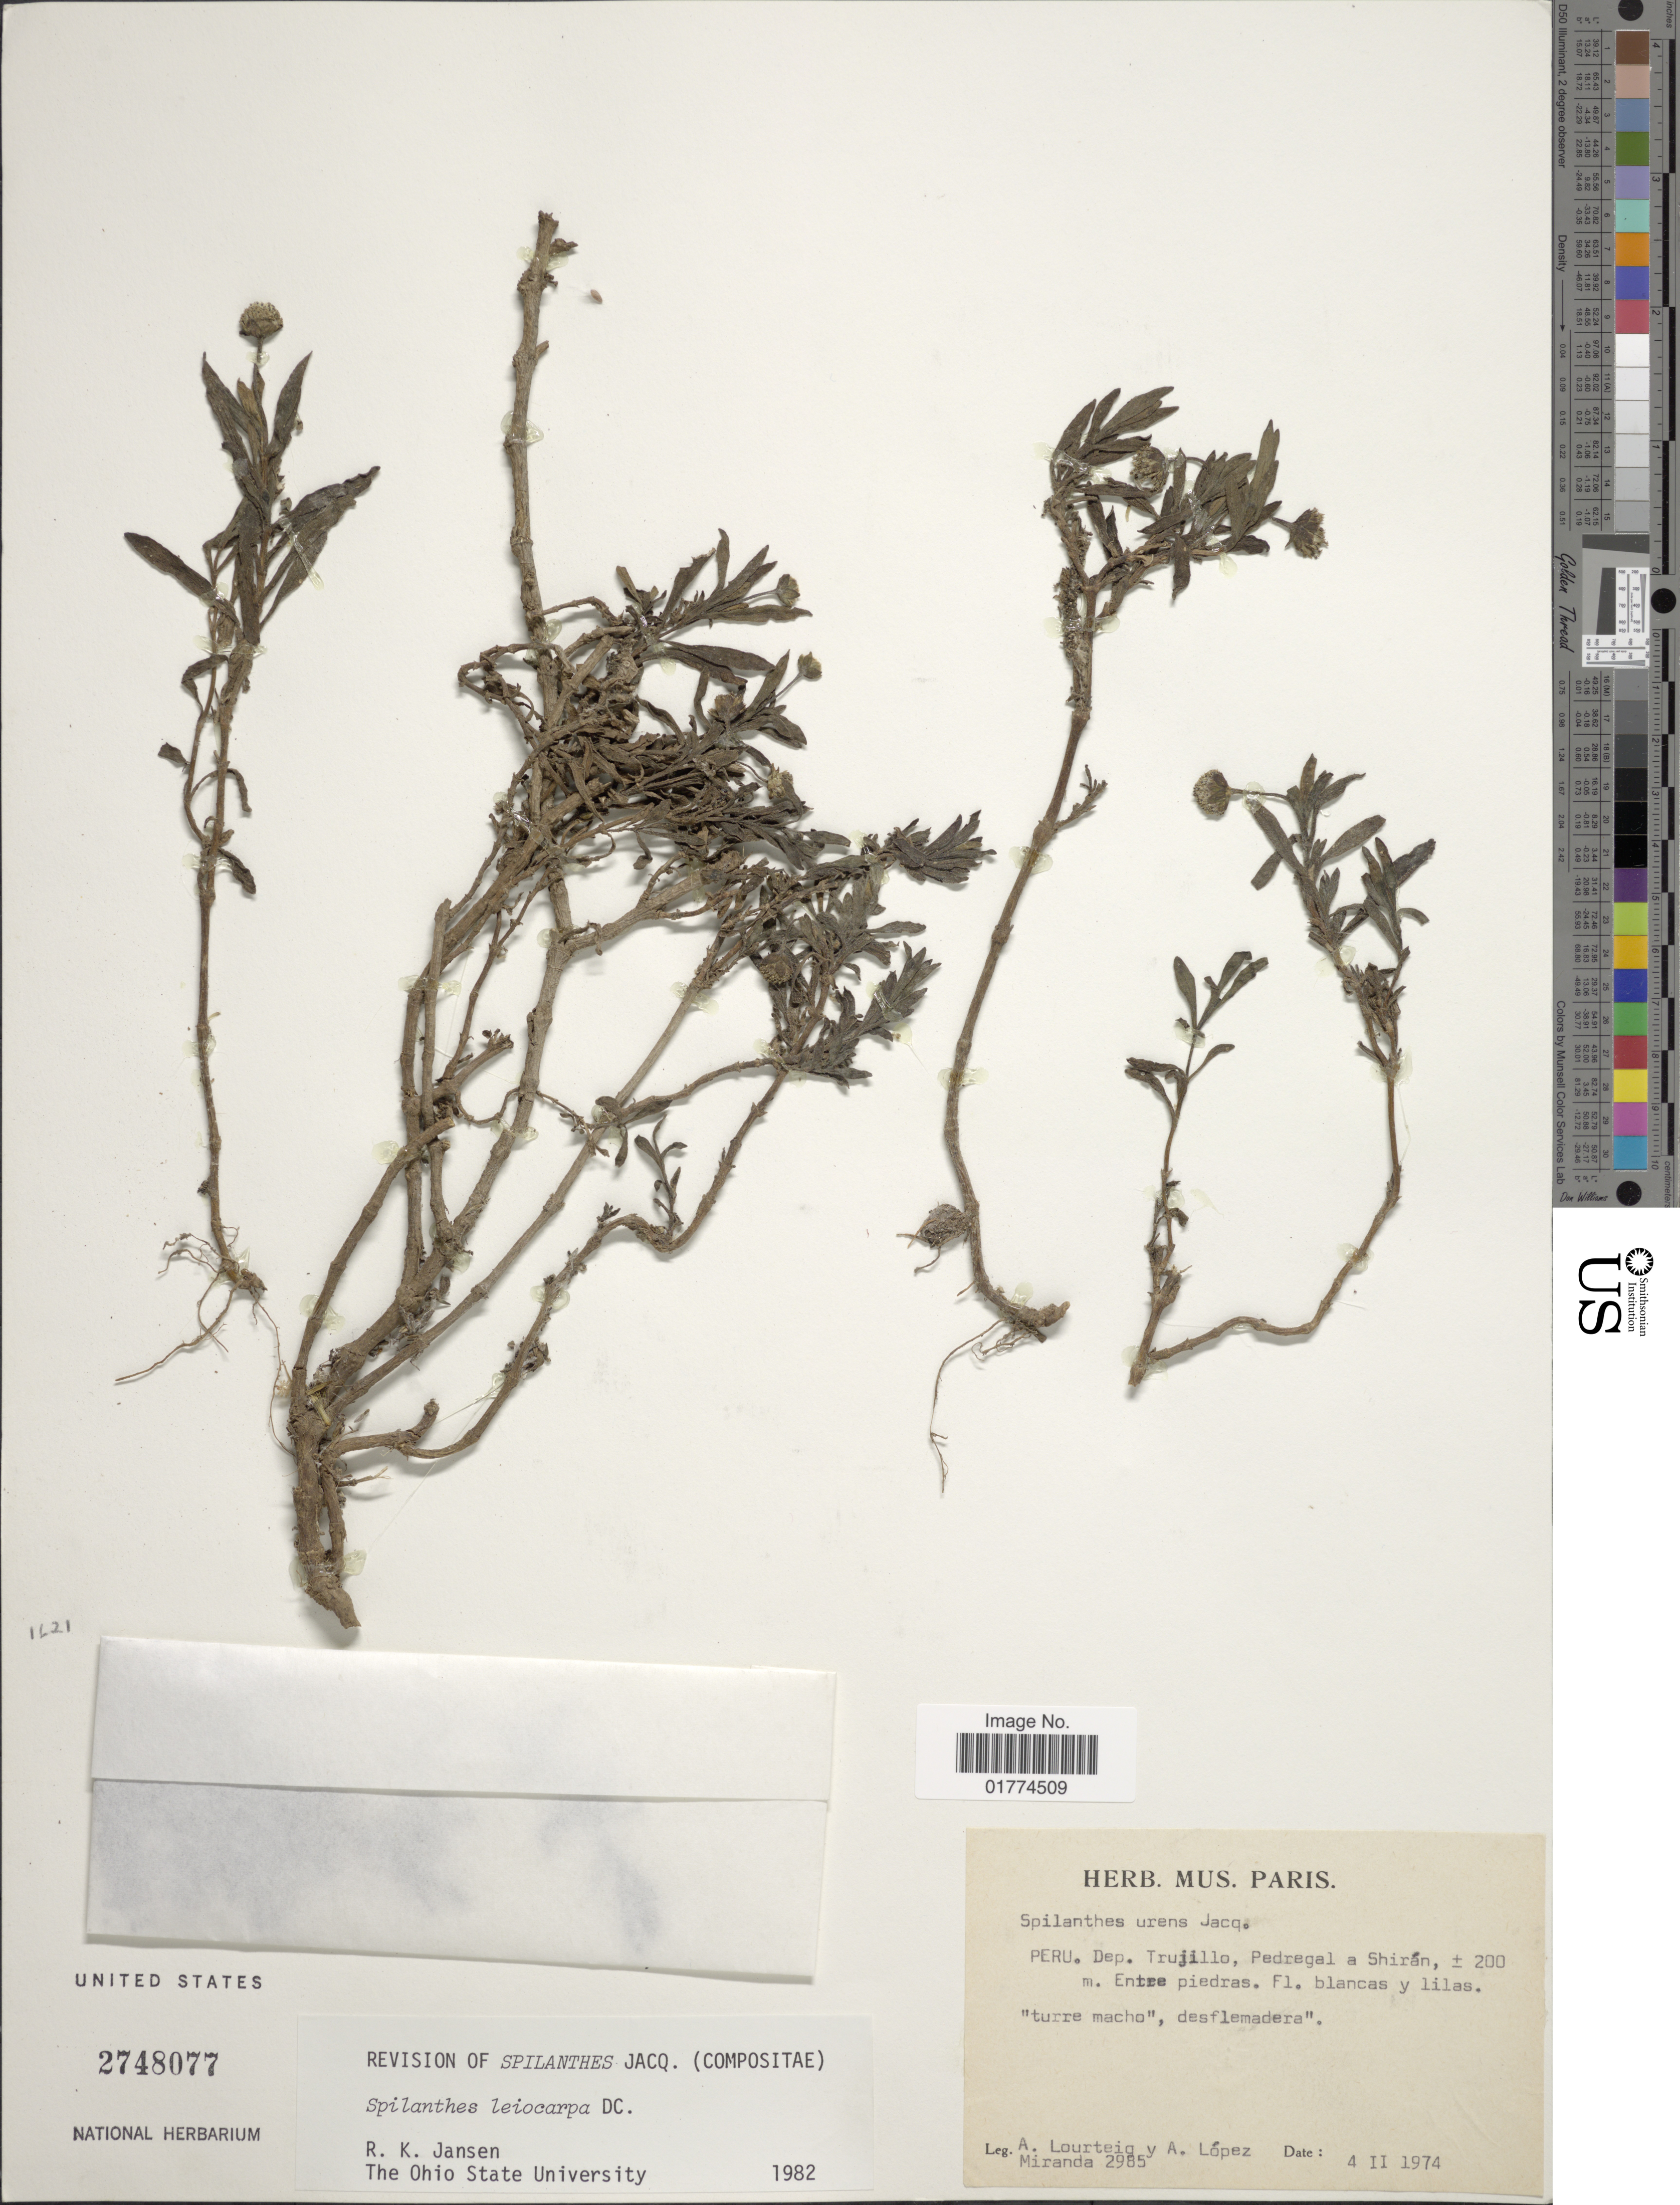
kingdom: Plantae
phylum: Tracheophyta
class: Magnoliopsida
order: Asterales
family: Asteraceae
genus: Spilanthes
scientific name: Spilanthes leiocarpa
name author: DC.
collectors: A. Lourteig & A. López M.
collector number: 2985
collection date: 1974-02-04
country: Peru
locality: Dep. Trujillo, Pedegral a Shirán. Entre piedras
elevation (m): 200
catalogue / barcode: US 2748077